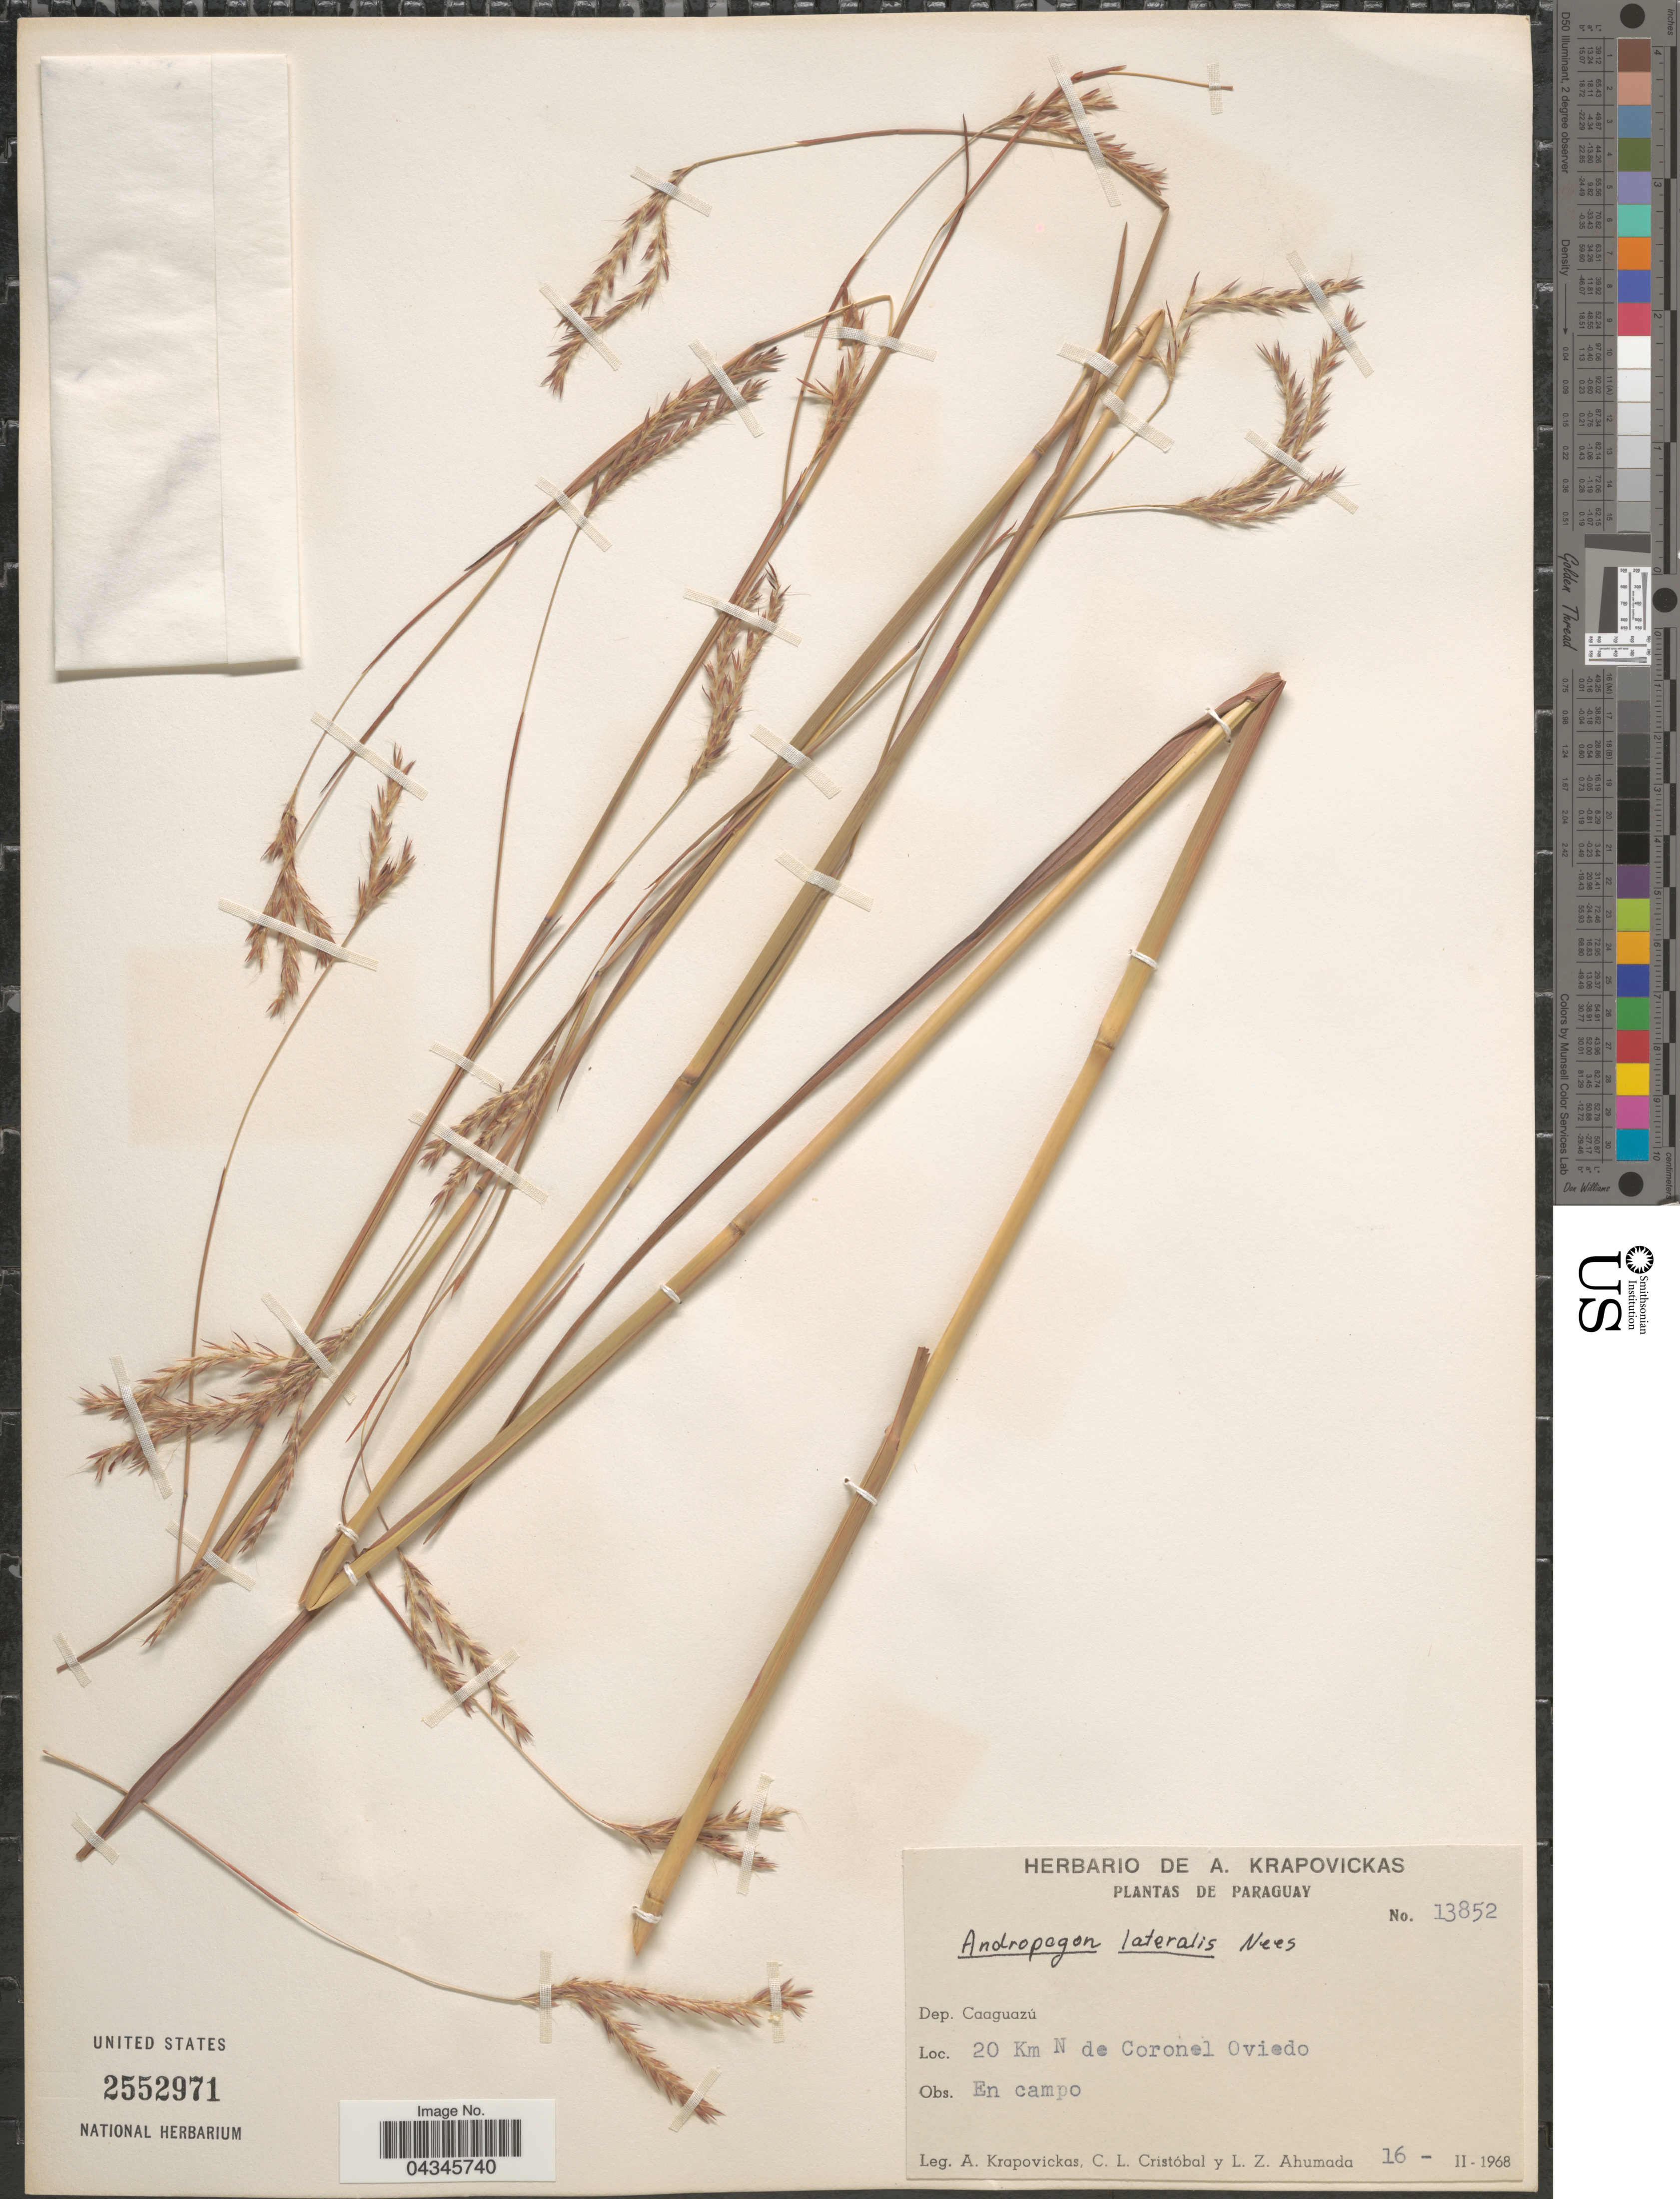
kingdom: Plantae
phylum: Tracheophyta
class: Liliopsida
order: Poales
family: Poaceae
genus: Andropogon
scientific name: Andropogon lateralis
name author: Nees in Mart.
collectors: A. Krapovickas, C. L. Cristóbal & L. Ahumada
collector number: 13852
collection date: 1968-02-16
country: Paraguay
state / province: Caaguazu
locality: Dep. Caaguazú. 20 Km N de Coronel Oviedo.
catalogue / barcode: US 2552971